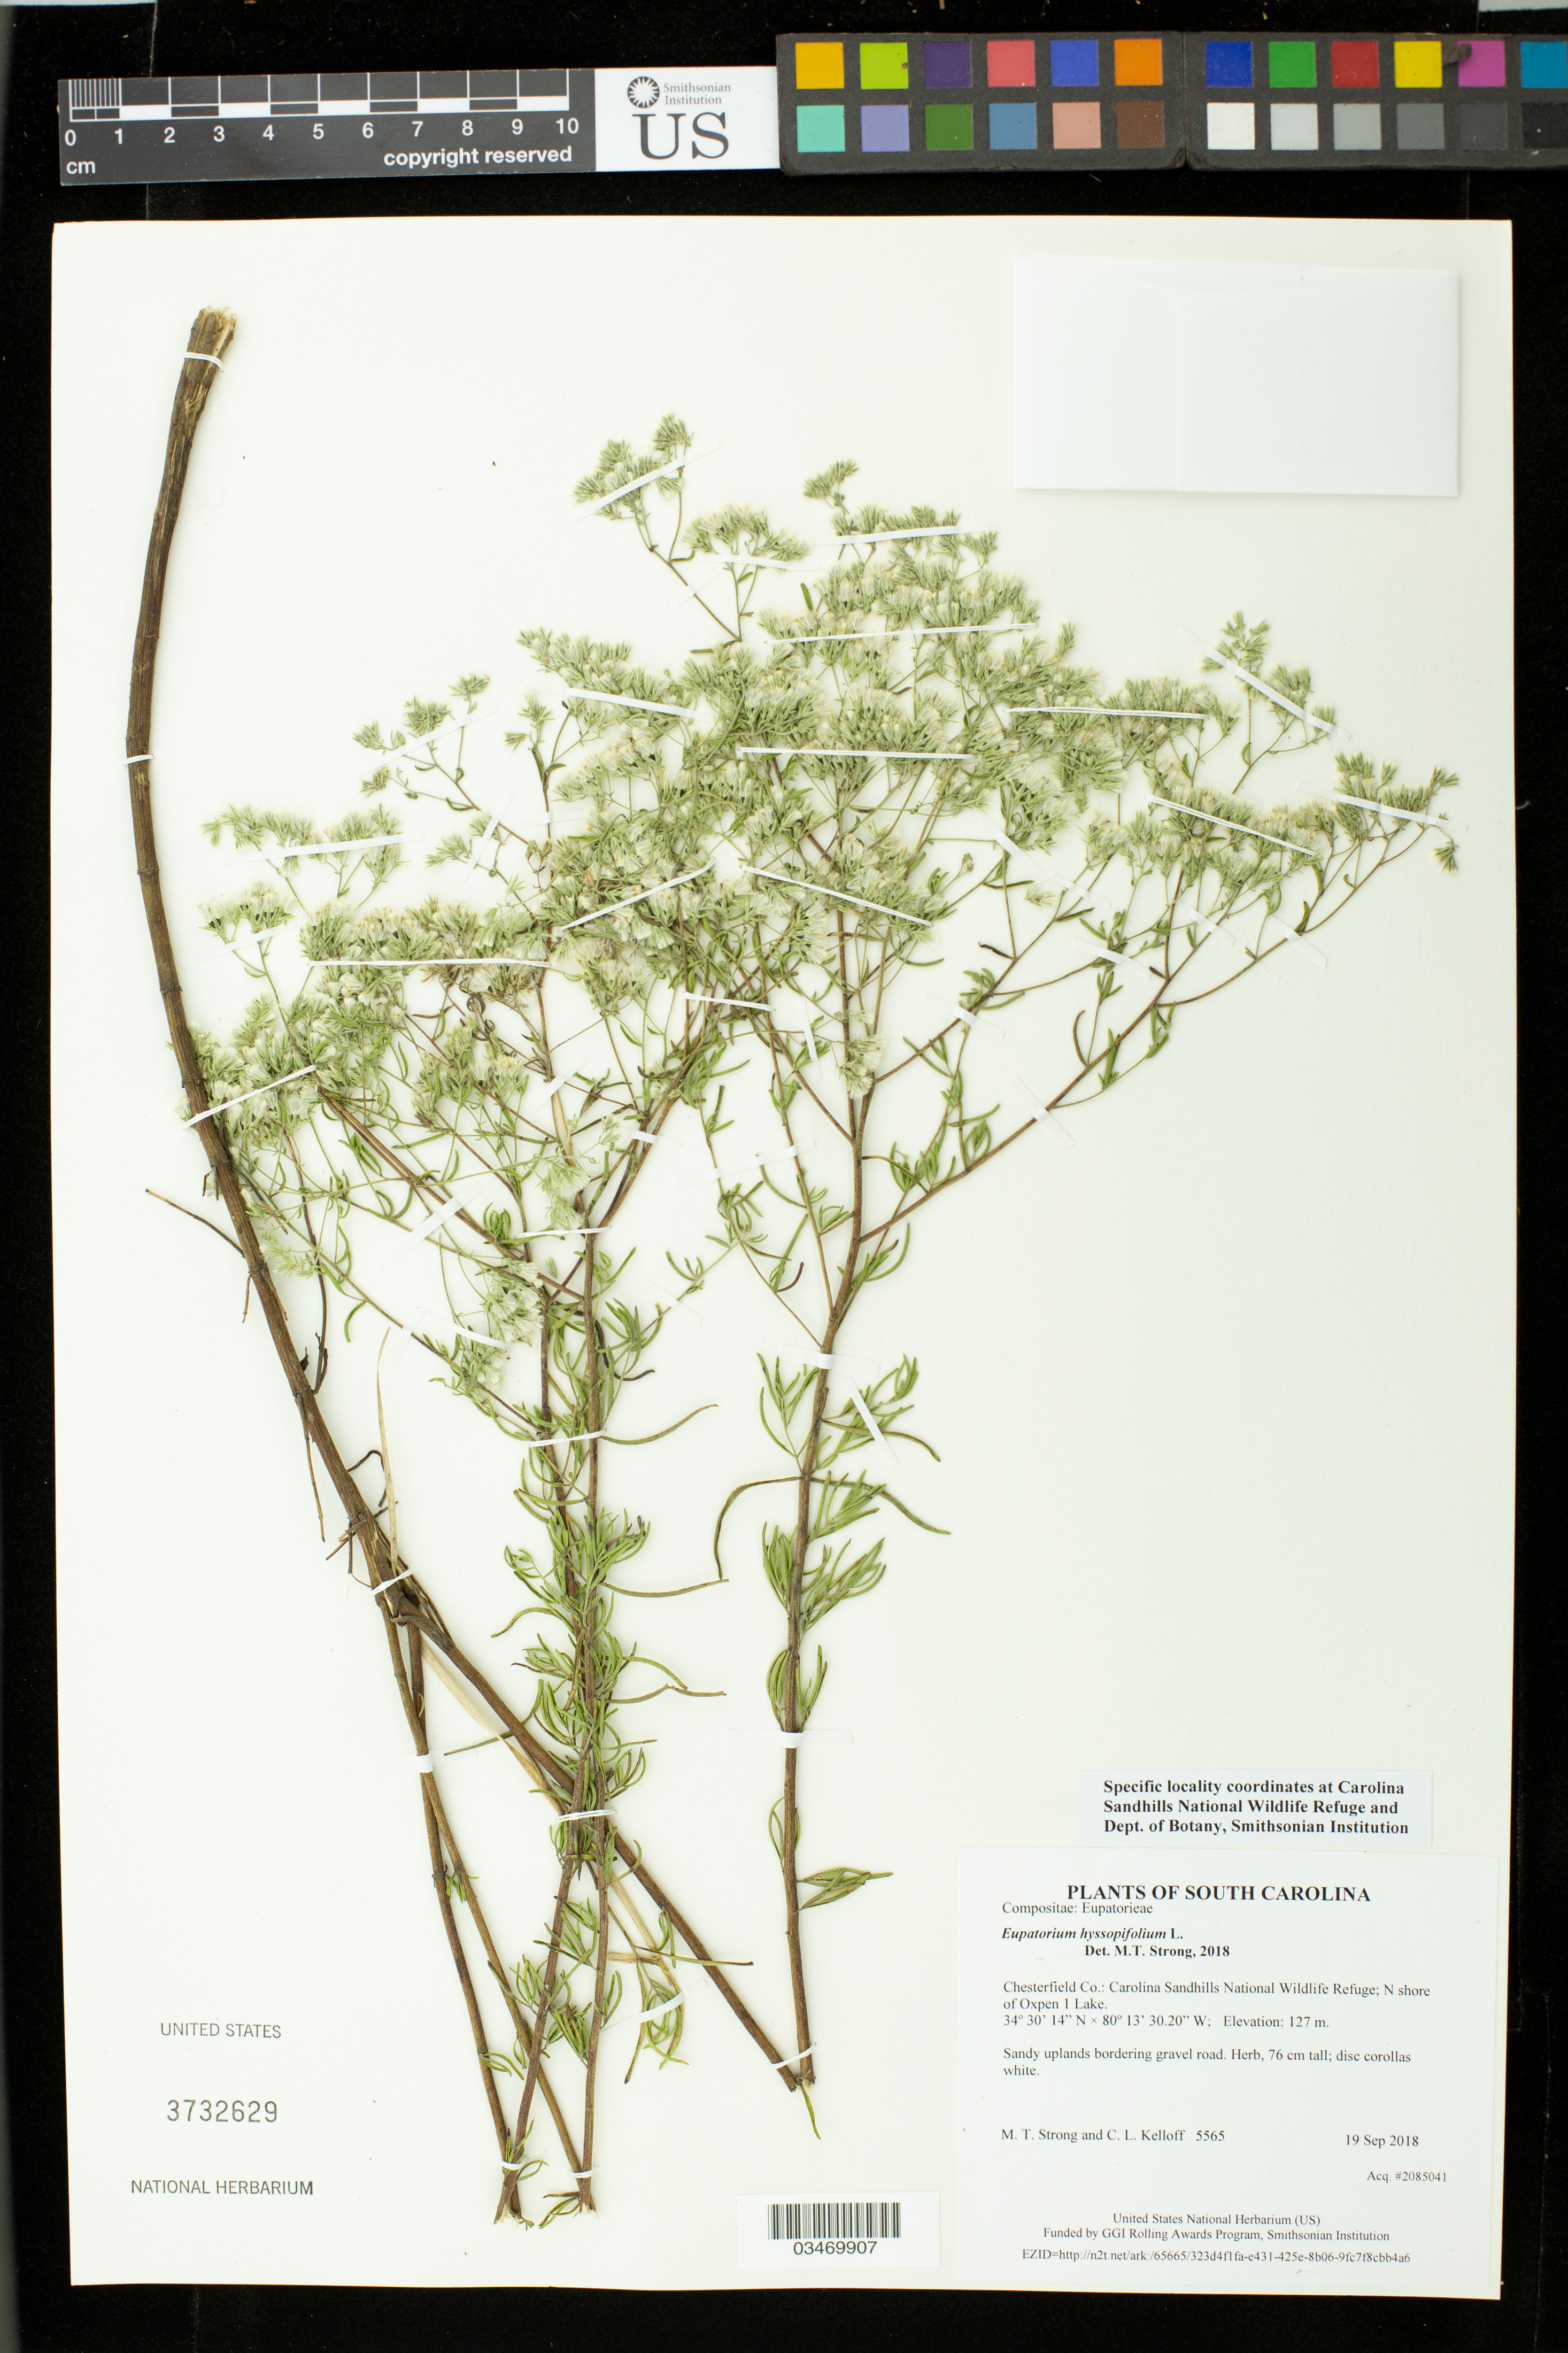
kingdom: Plantae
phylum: Tracheophyta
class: Magnoliopsida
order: Asterales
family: Asteraceae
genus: Eupatorium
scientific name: Eupatorium hyssopifolium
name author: L.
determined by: Strong, M. T., (US), Smithsonian Institution - National Museum of Natural History (UNITED STATES)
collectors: M. T. Strong & C. L. Kelloff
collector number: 5565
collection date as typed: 19 Sep 2018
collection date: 2018-09-19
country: United States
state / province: South Carolina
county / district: Chesterfield Co.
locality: Carolina Sandhills National Wildlife Refuge; N shore of Oxpen 1 Lake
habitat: Sandy uplands bordering gravel road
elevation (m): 127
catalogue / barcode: US 3732629